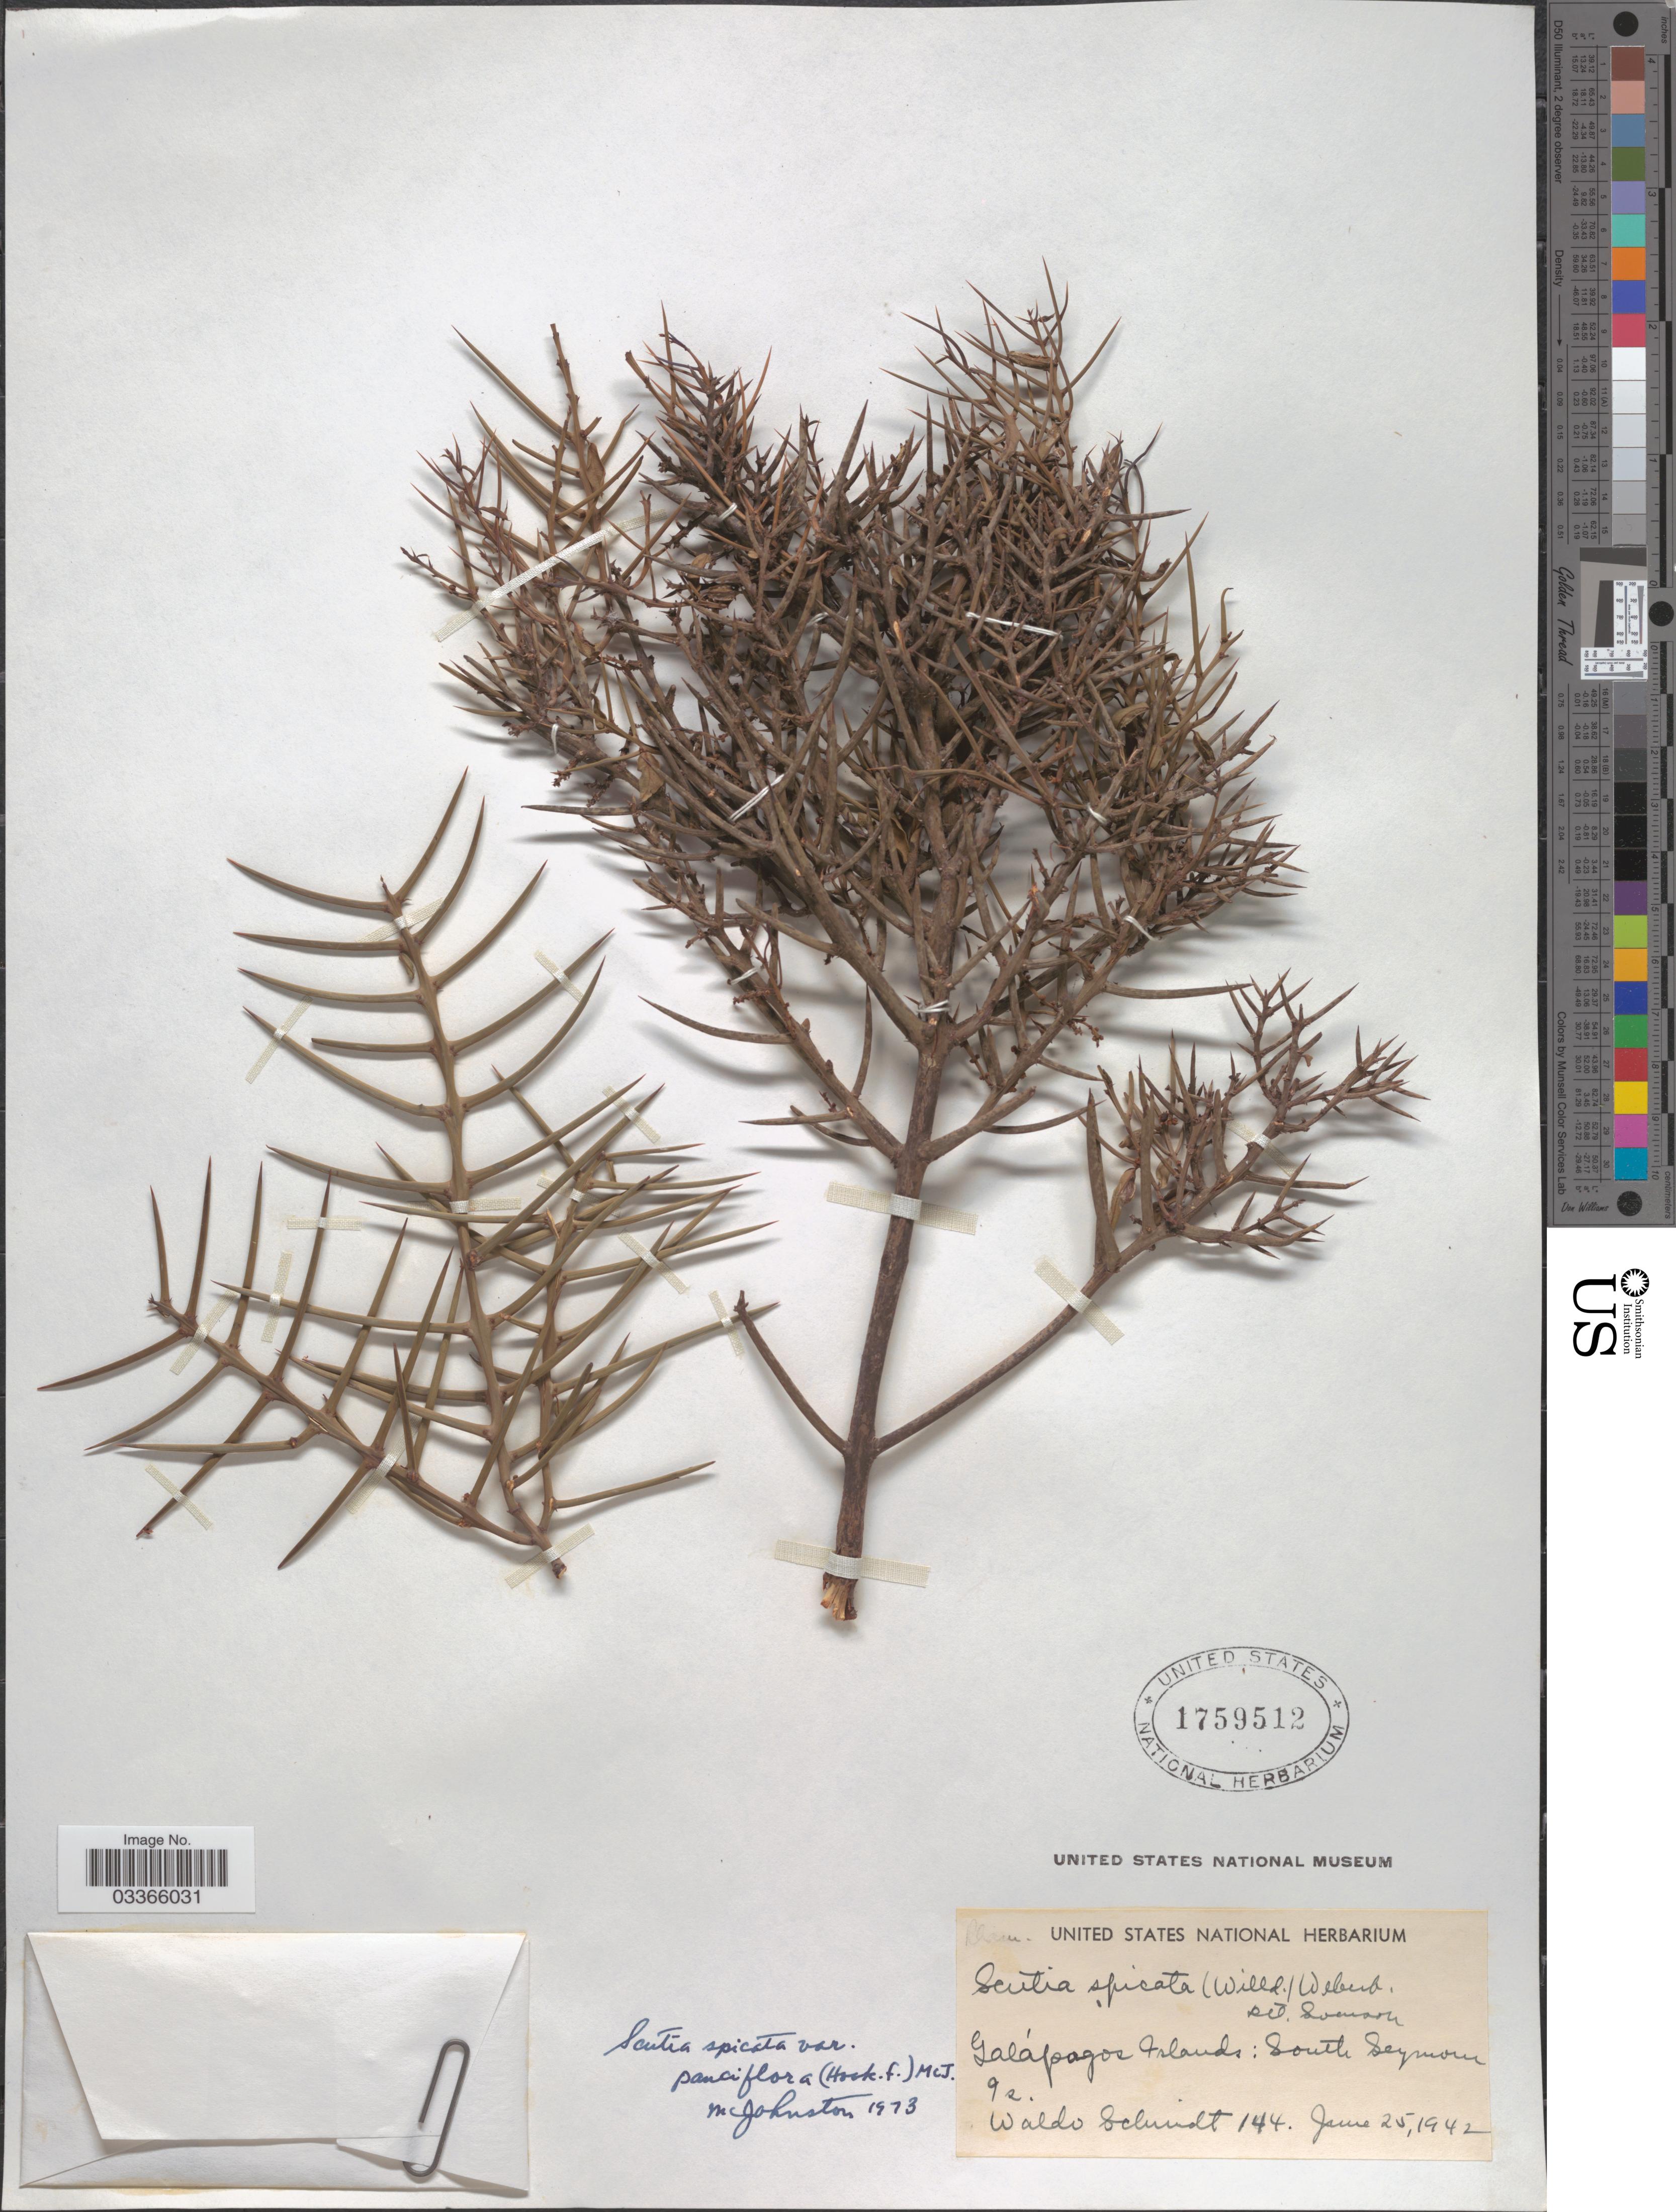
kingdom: Plantae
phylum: Tracheophyta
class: Magnoliopsida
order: Rosales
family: Rhamnaceae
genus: Scutia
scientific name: Scutia spicata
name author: (Humb. & Bonpl. ex Willd.) Weberb.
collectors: W. Schmidt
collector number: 144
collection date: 1942-06-25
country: Ecuador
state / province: Colón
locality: Galápagos Islands: South Seymour Is.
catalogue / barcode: US 1759512